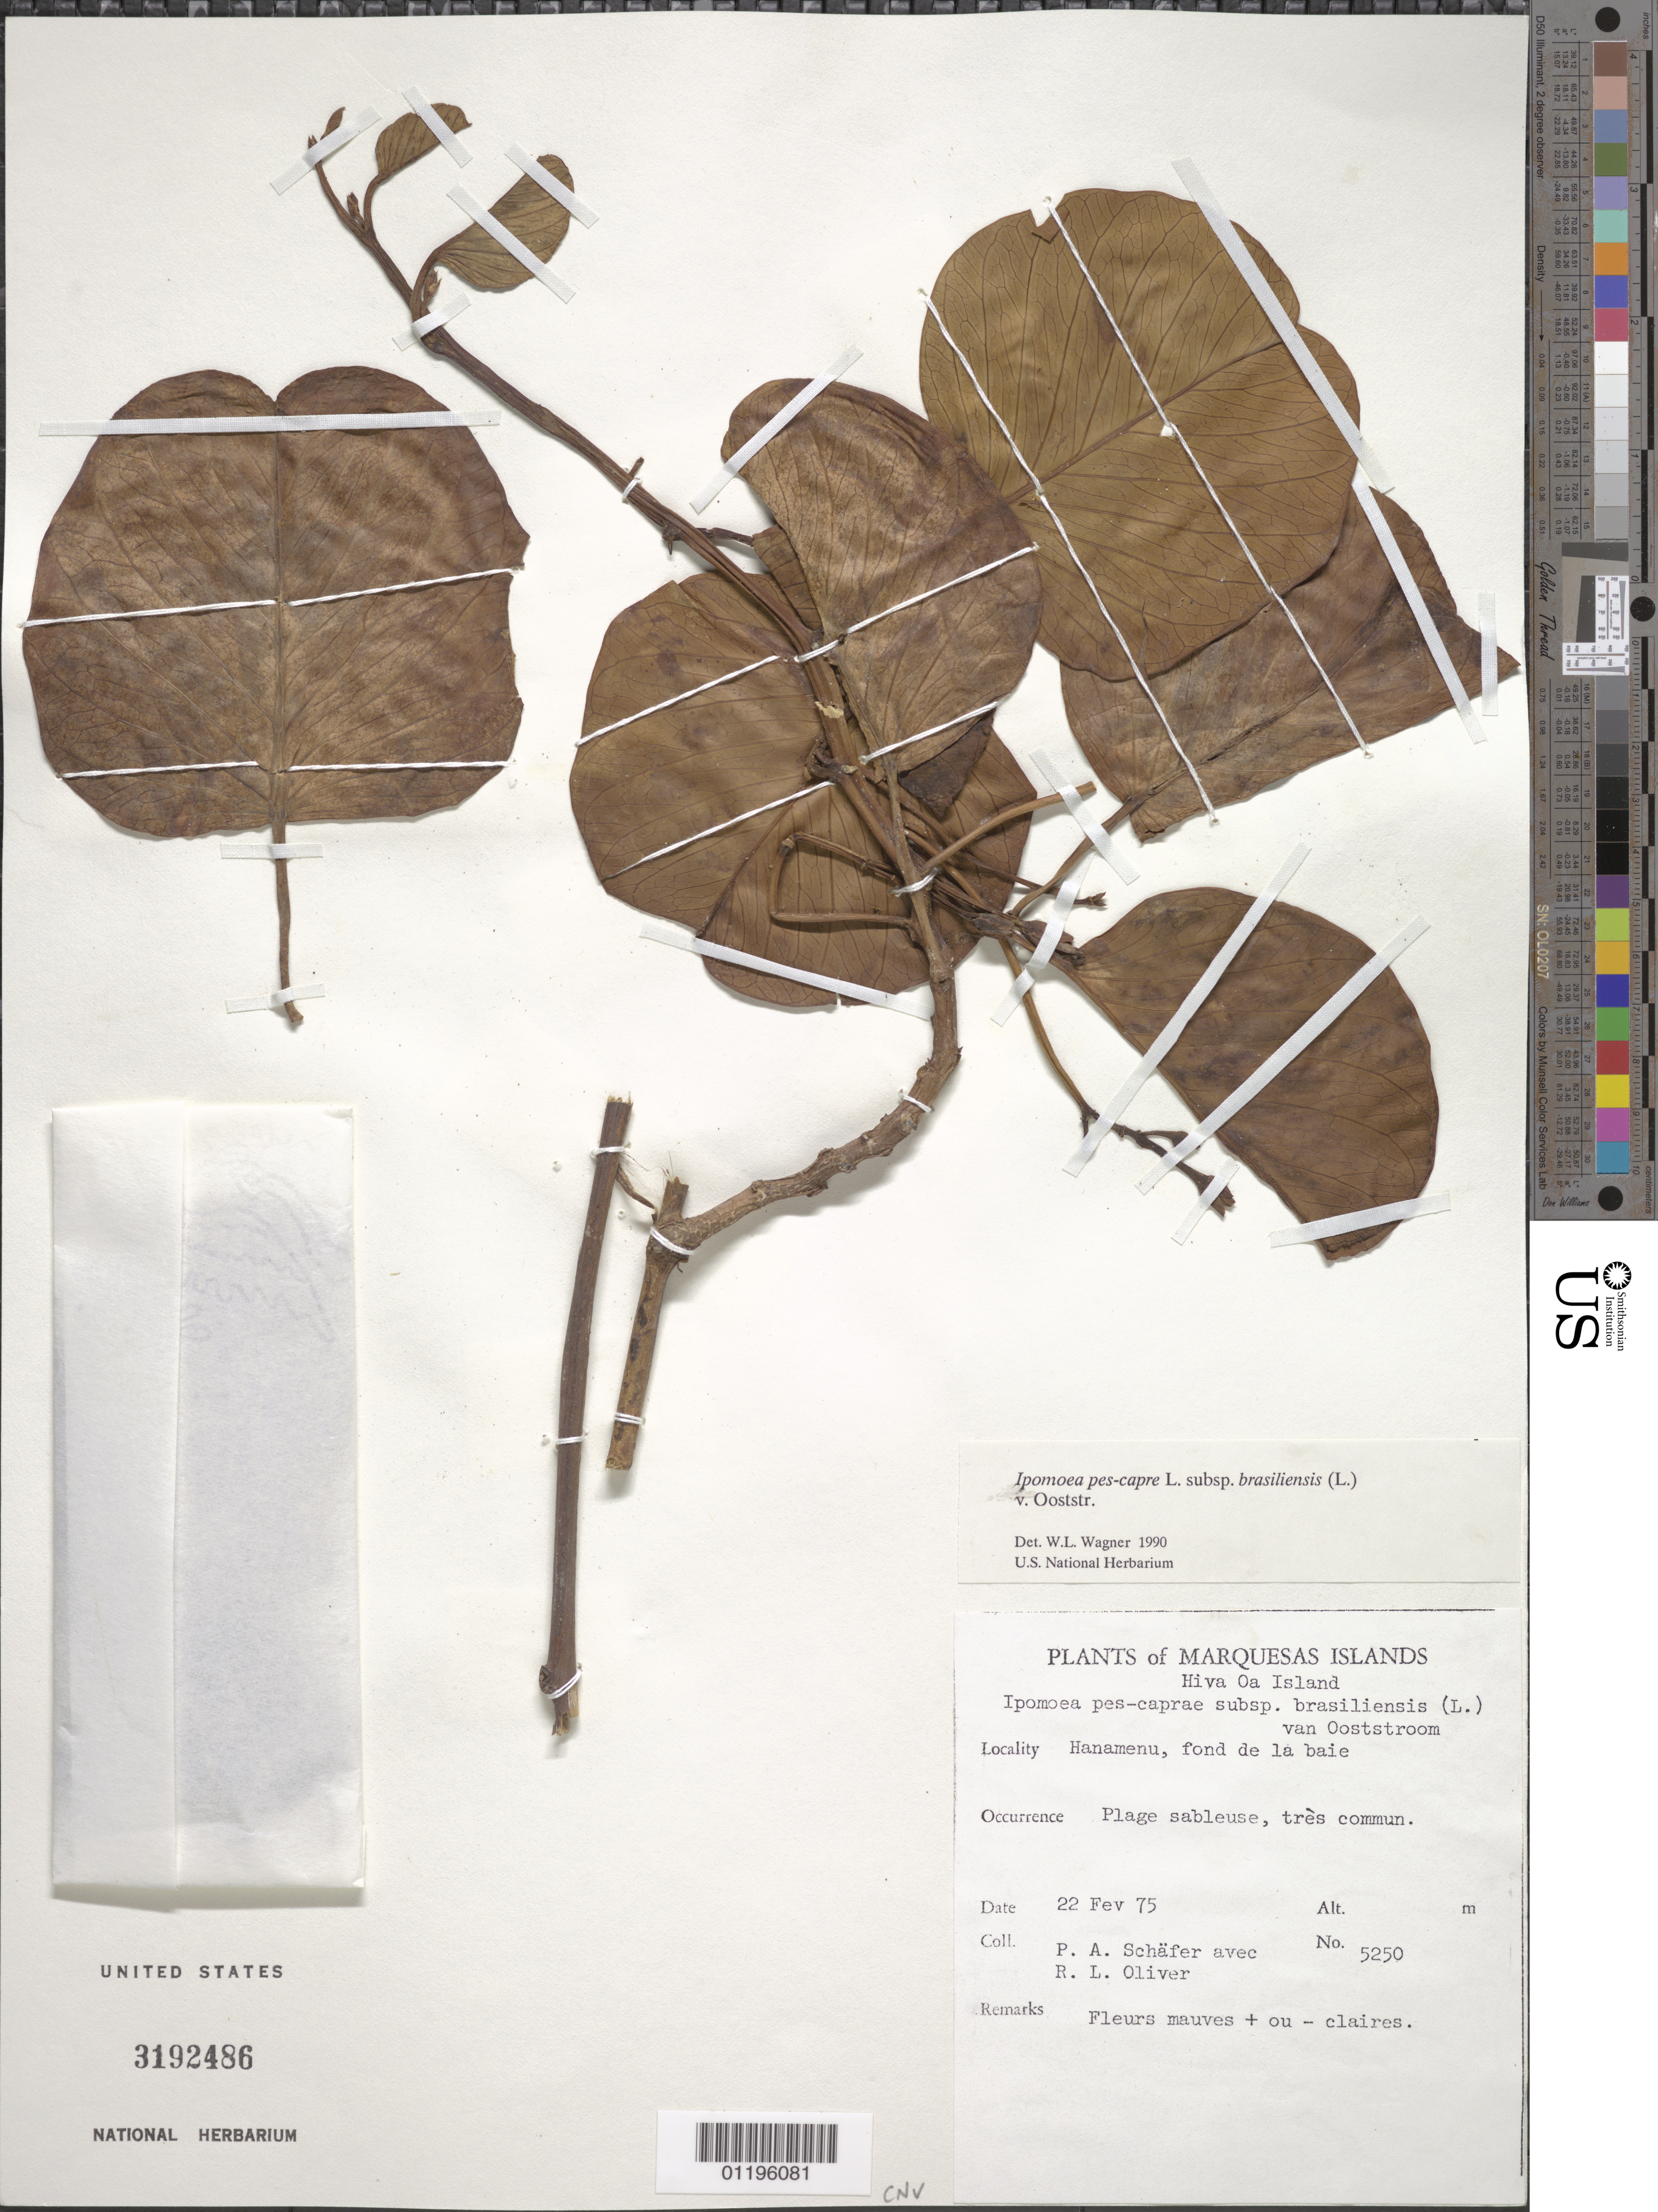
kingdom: Plantae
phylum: Tracheophyta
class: Magnoliopsida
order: Solanales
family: Convolvulaceae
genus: Ipomoea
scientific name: Ipomoea pes-caprae subsp. brasiliensis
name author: (L.) Ooststr.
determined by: Wagner, W. L., (BOT), Smithsonian Institution - National Museum of Natural History (UNITED STATES)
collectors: P. A. Schäfer & R. L. Oliver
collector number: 5250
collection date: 1975-02-22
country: French Polynesia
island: Hiva Oa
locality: Hanamenu, fond de la baie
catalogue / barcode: US 3192486